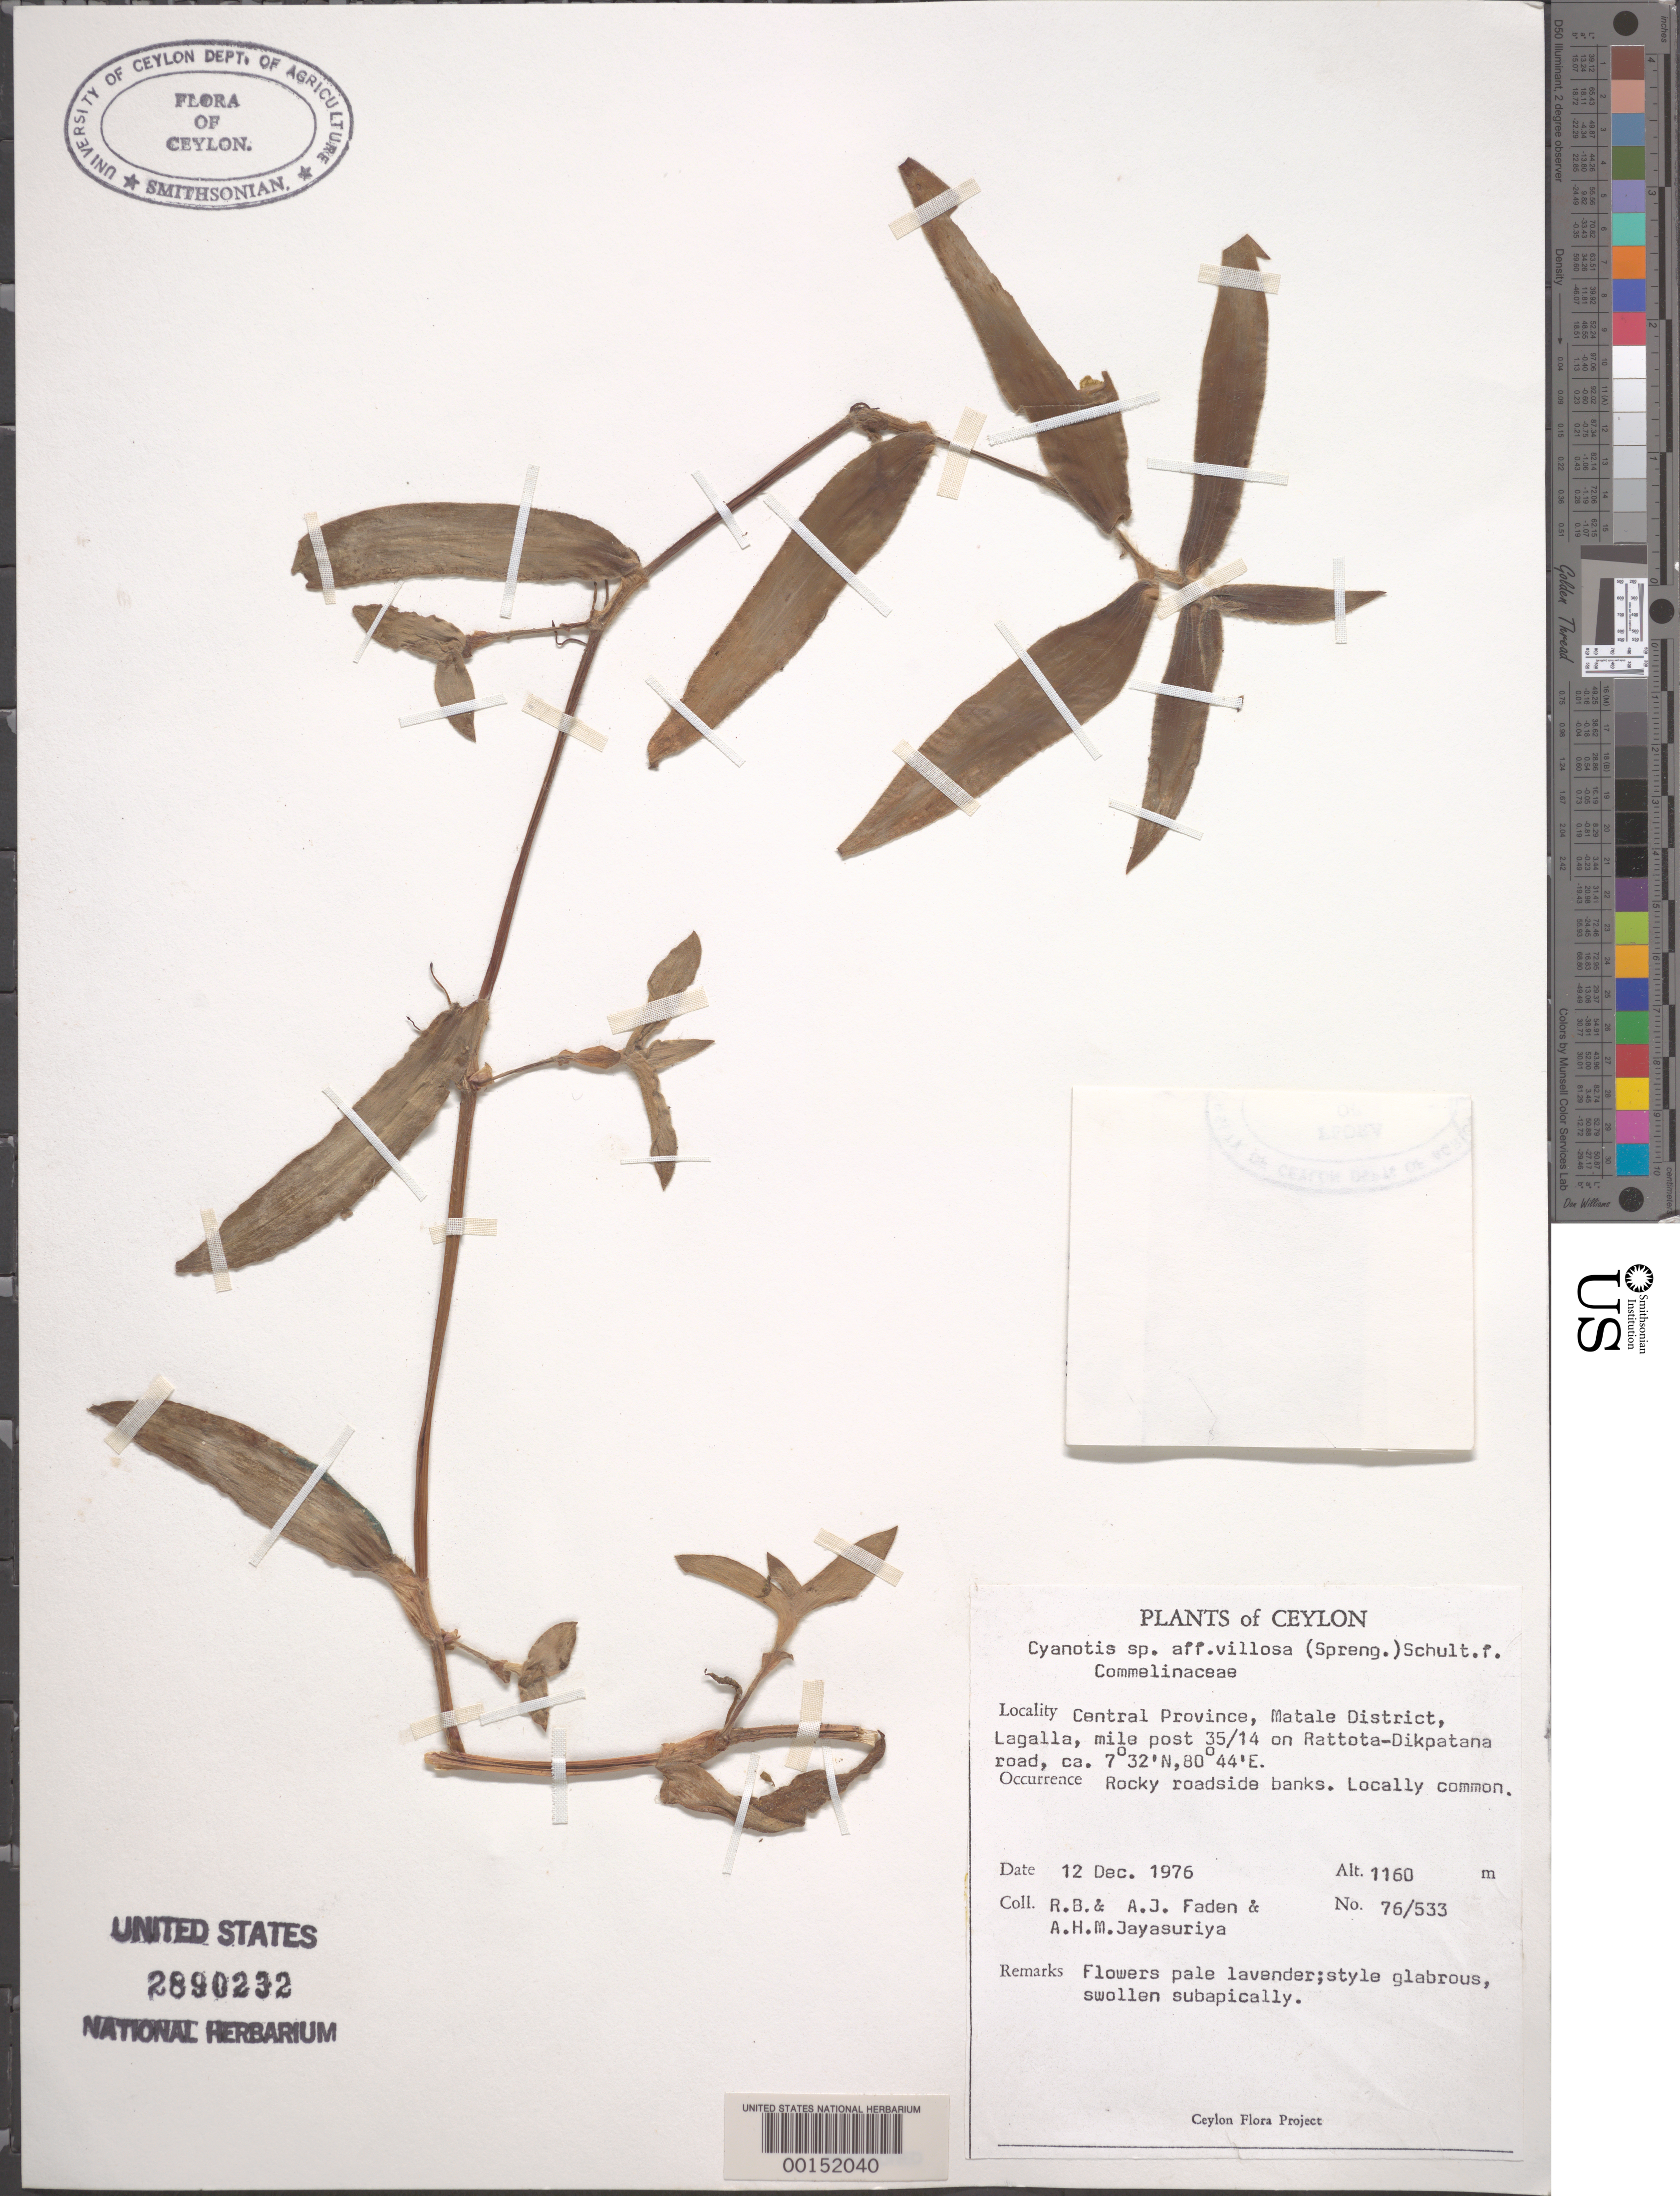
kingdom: Plantae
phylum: Tracheophyta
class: Liliopsida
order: Commelinales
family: Commelinaceae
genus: Cyanotis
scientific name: Cyanotis villosa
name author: (Spreng.) Schult. & Schult. f.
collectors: R. B. Faden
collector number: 76/533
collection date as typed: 12 Dec 1976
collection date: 1976-12-12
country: Sri Lanka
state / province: Central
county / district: Matale Dist.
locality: Lagalla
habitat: Rocky roadside banks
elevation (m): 1160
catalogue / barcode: US 2890232